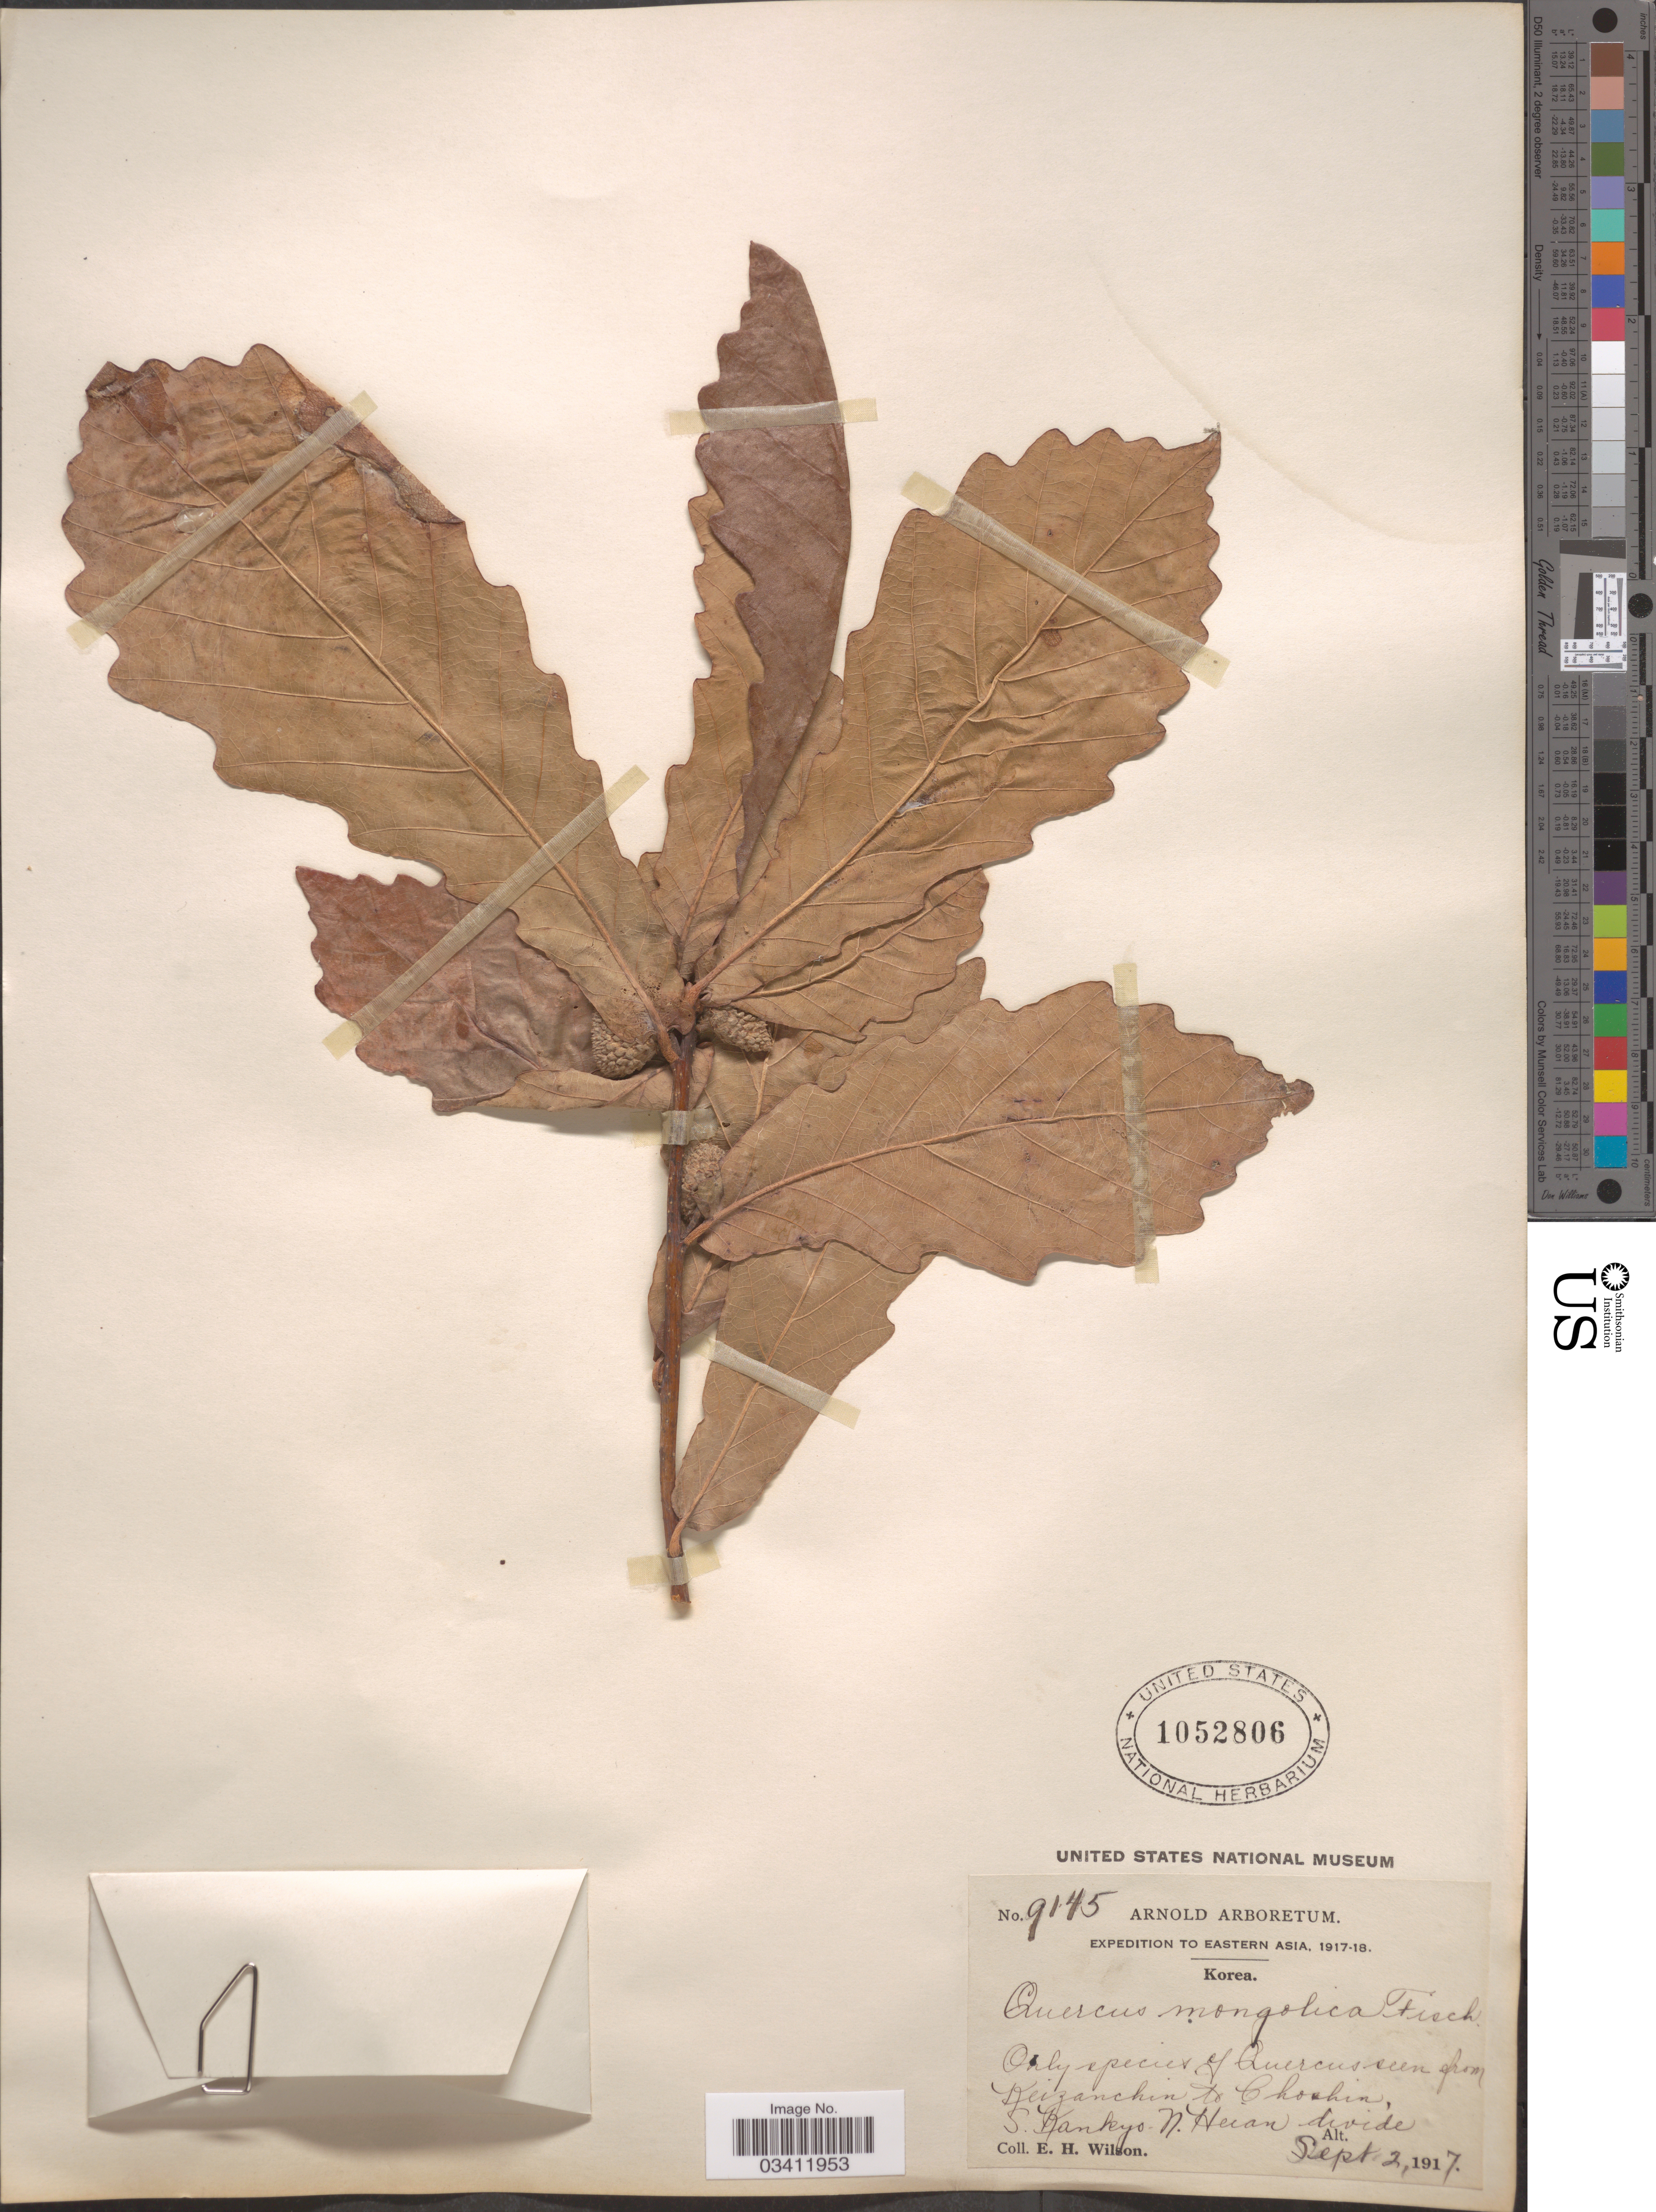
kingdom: Plantae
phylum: Tracheophyta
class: Magnoliopsida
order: Fagales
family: Fagaceae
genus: Quercus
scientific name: Quercus mongolica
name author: Fisch. ex Ledeb.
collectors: E. Wilson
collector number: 9145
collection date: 1917-09-02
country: North Korea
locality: From Keizanchin to Chochin. S. Kankyo - N. Heian divide.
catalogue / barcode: US 1052806